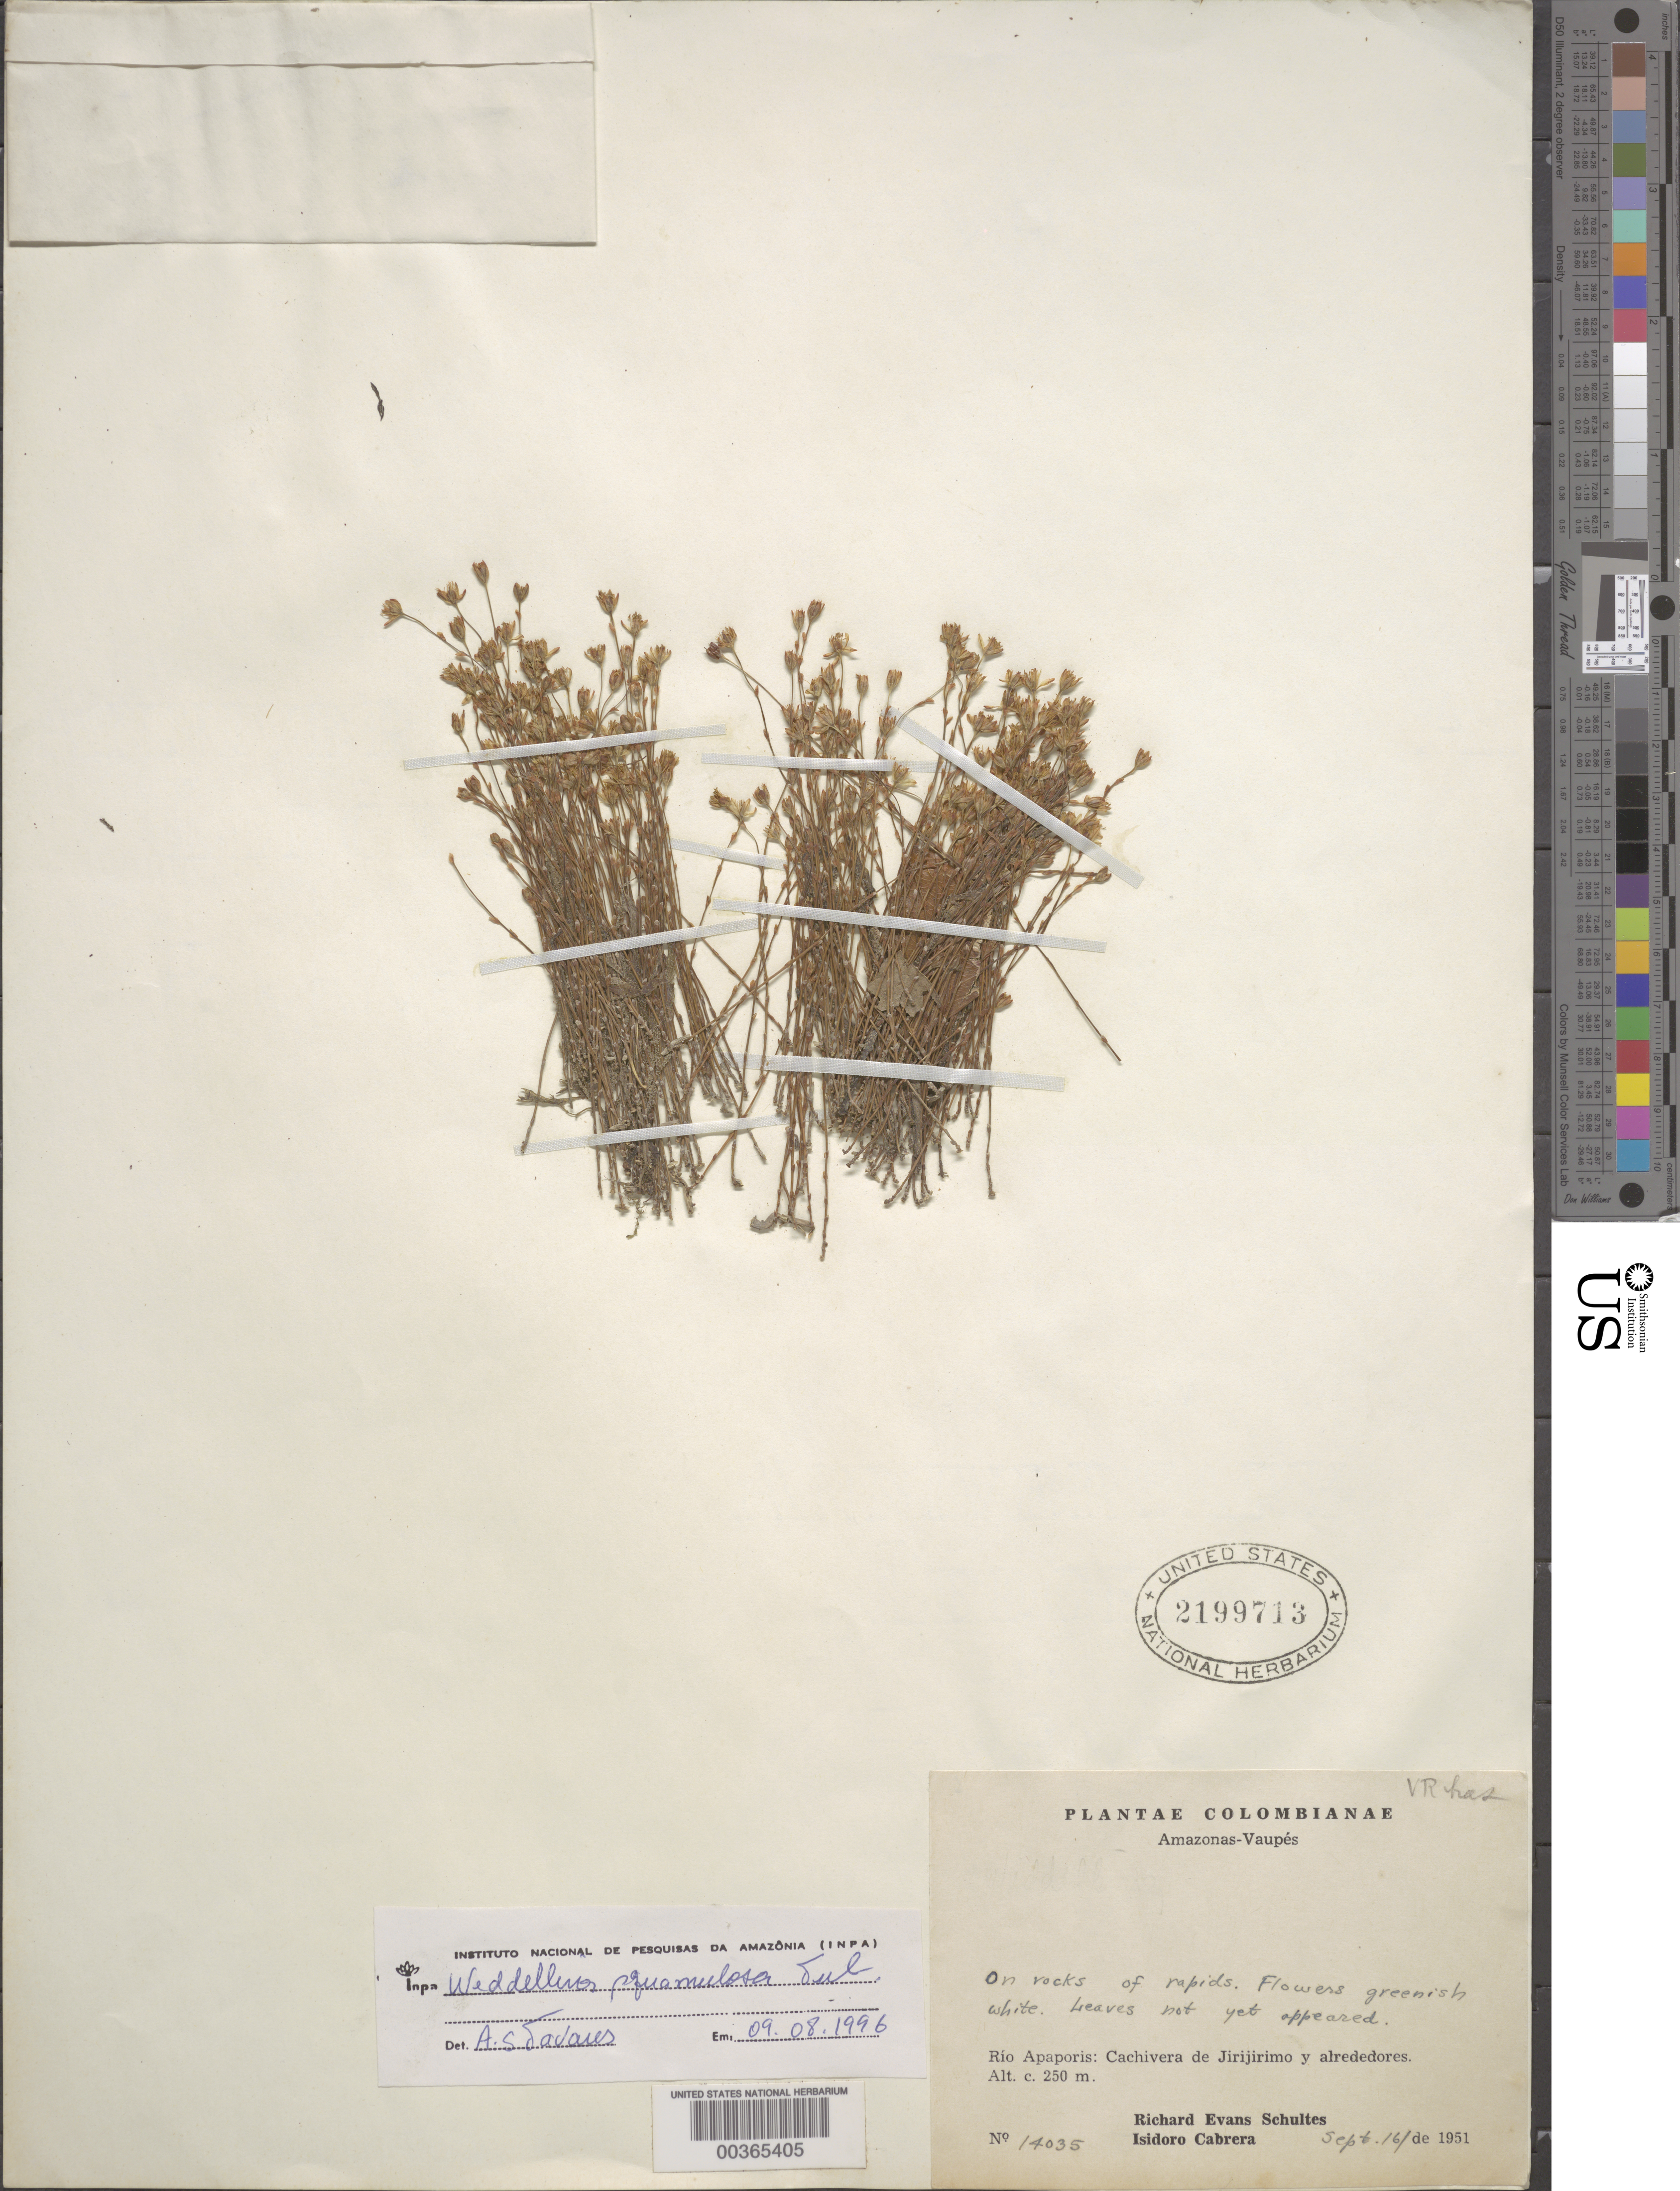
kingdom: Plantae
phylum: Tracheophyta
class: Magnoliopsida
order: Malpighiales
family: Podostemaceae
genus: Weddellina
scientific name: Weddellina squamulosa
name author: Tul.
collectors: R. E. Schultes & I. Cabrera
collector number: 14035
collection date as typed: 16 Sep 1951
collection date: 1951-09-16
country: Colombia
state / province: Amazônas / Vaupés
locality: Rio Apaporis: Cachivera de Jirijirimo y Alrededores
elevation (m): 250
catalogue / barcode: US 2199713